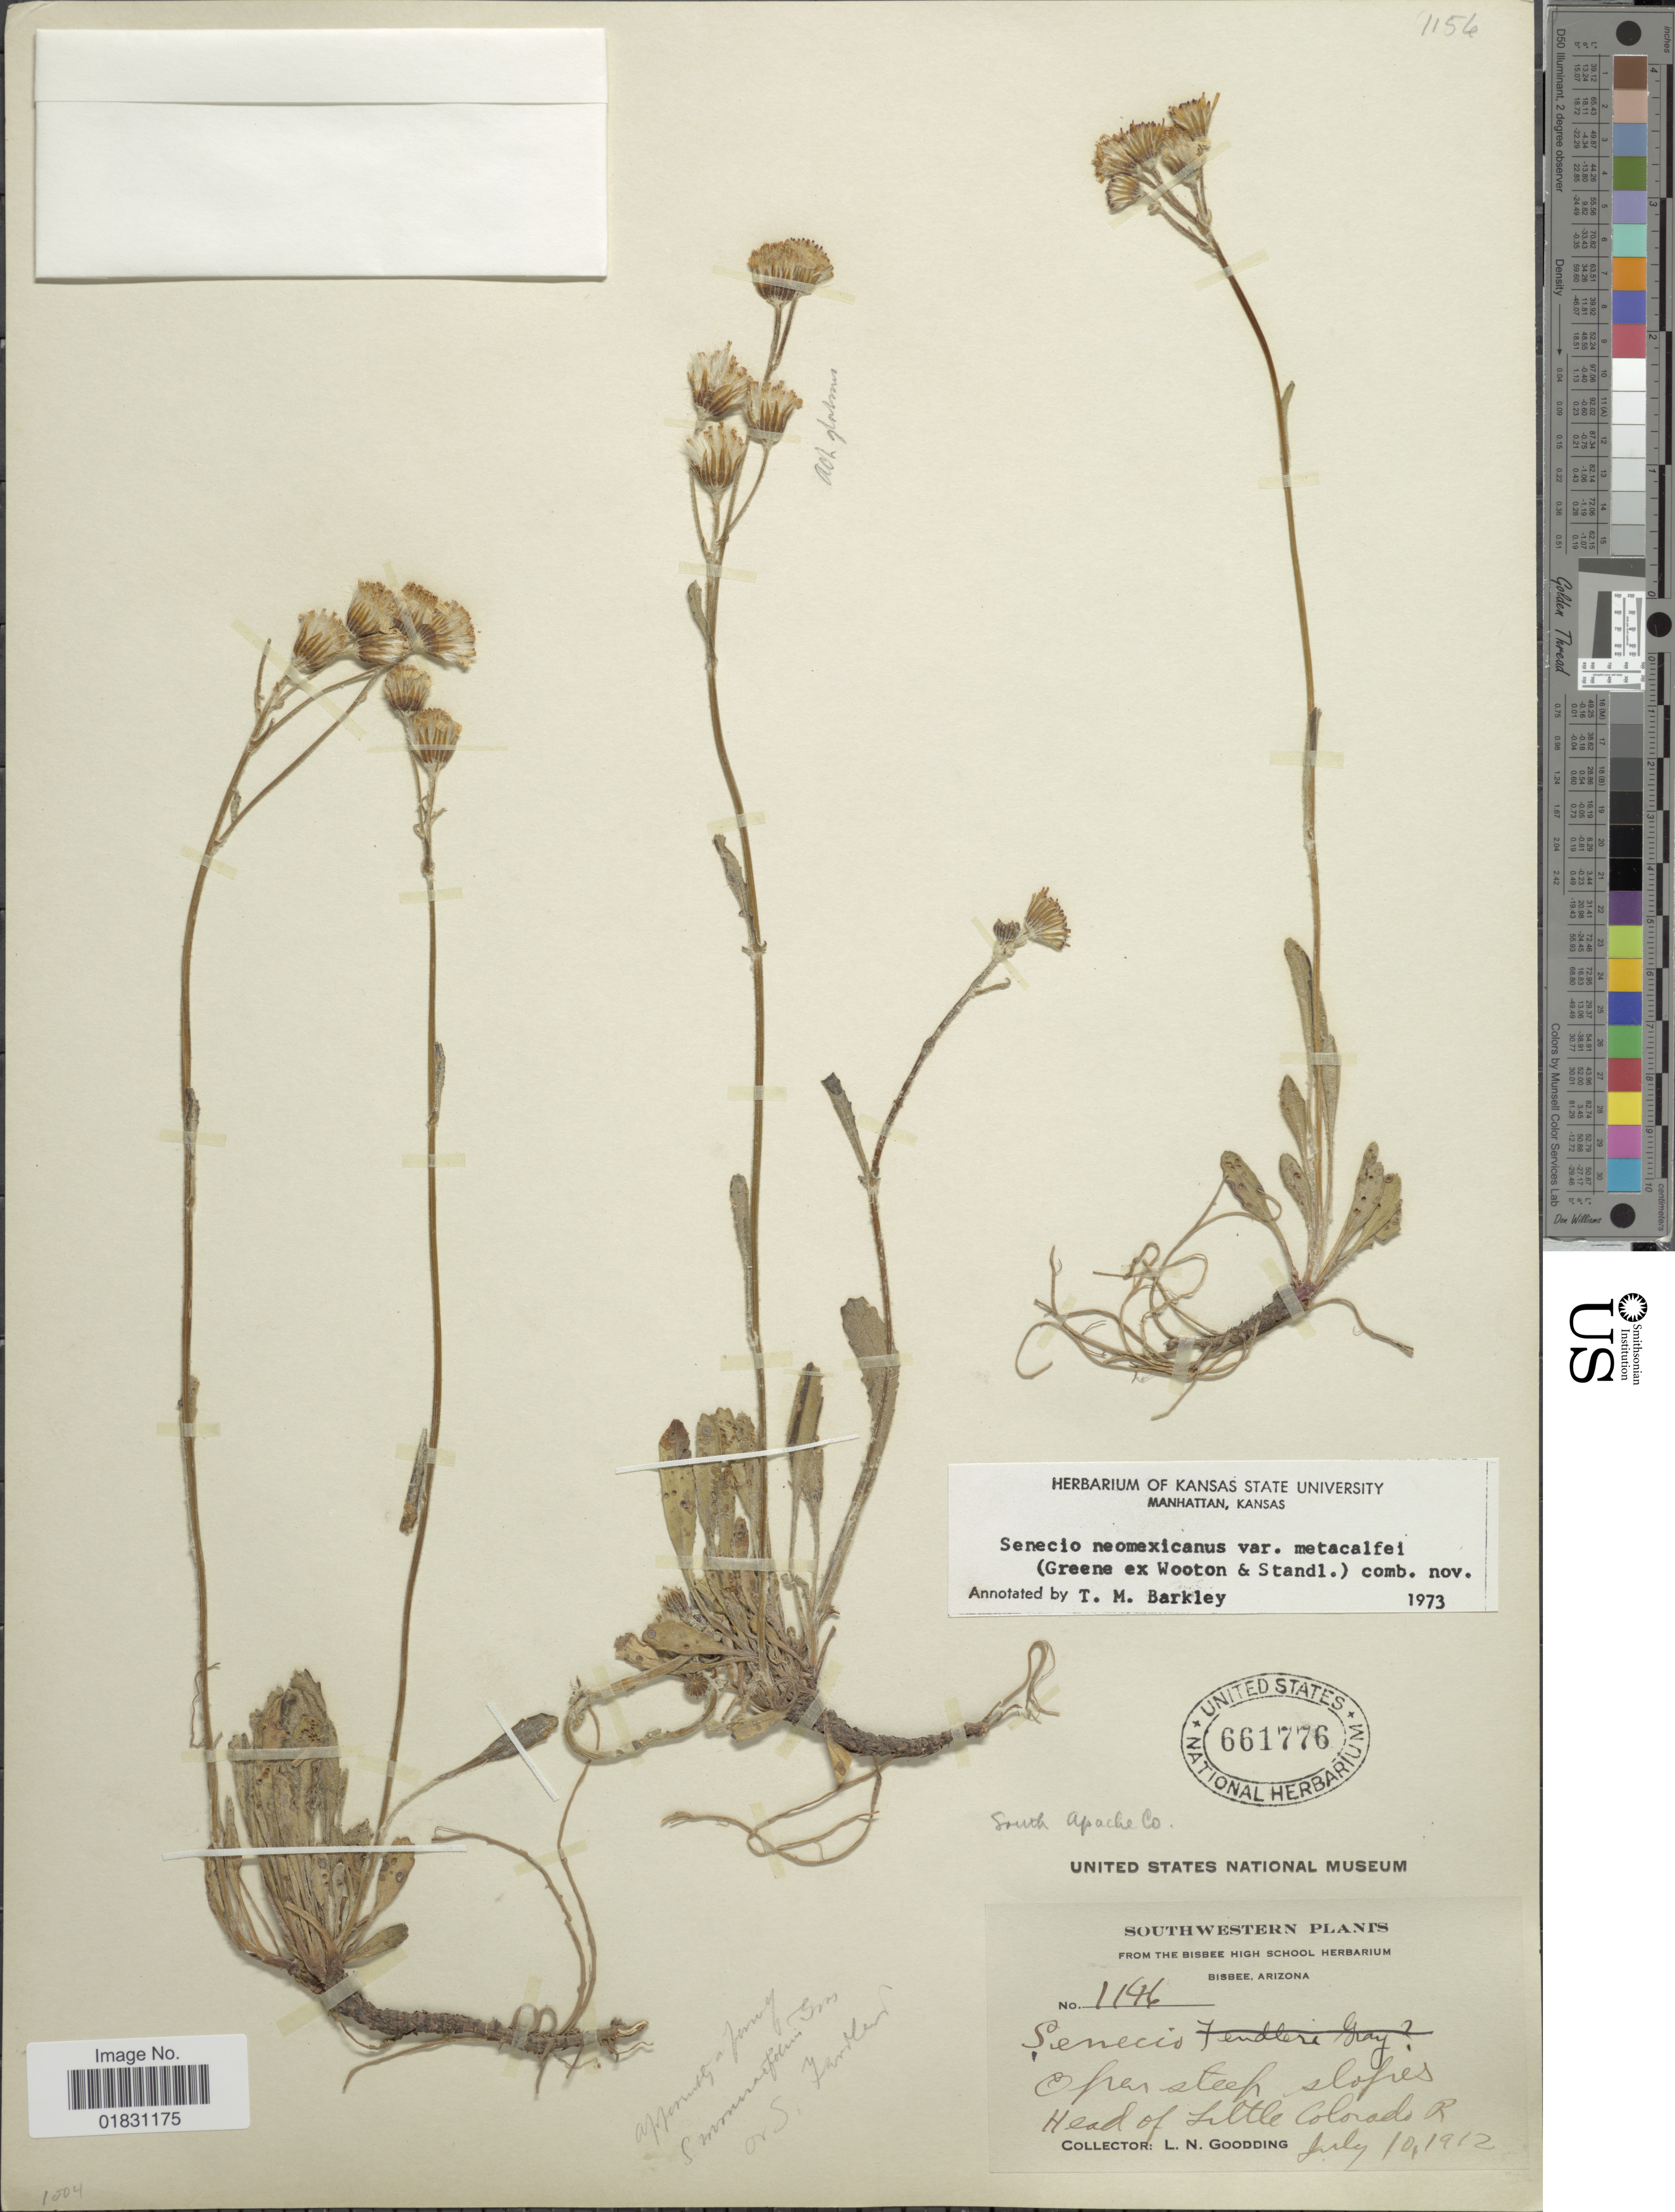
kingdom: Plantae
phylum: Tracheophyta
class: Magnoliopsida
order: Asterales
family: Asteraceae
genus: Packera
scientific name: Packera neomexicana var. metcalfei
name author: (Greene ex Wooton & Standl.) Trock & T.M. Barkley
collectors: L. N. Goodding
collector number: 1146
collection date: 1912-07-10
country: United States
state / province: Arizona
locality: Southwestern, Bisbee, Arizona, Open steep slopes Head of Little Colorado R.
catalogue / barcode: US 661776